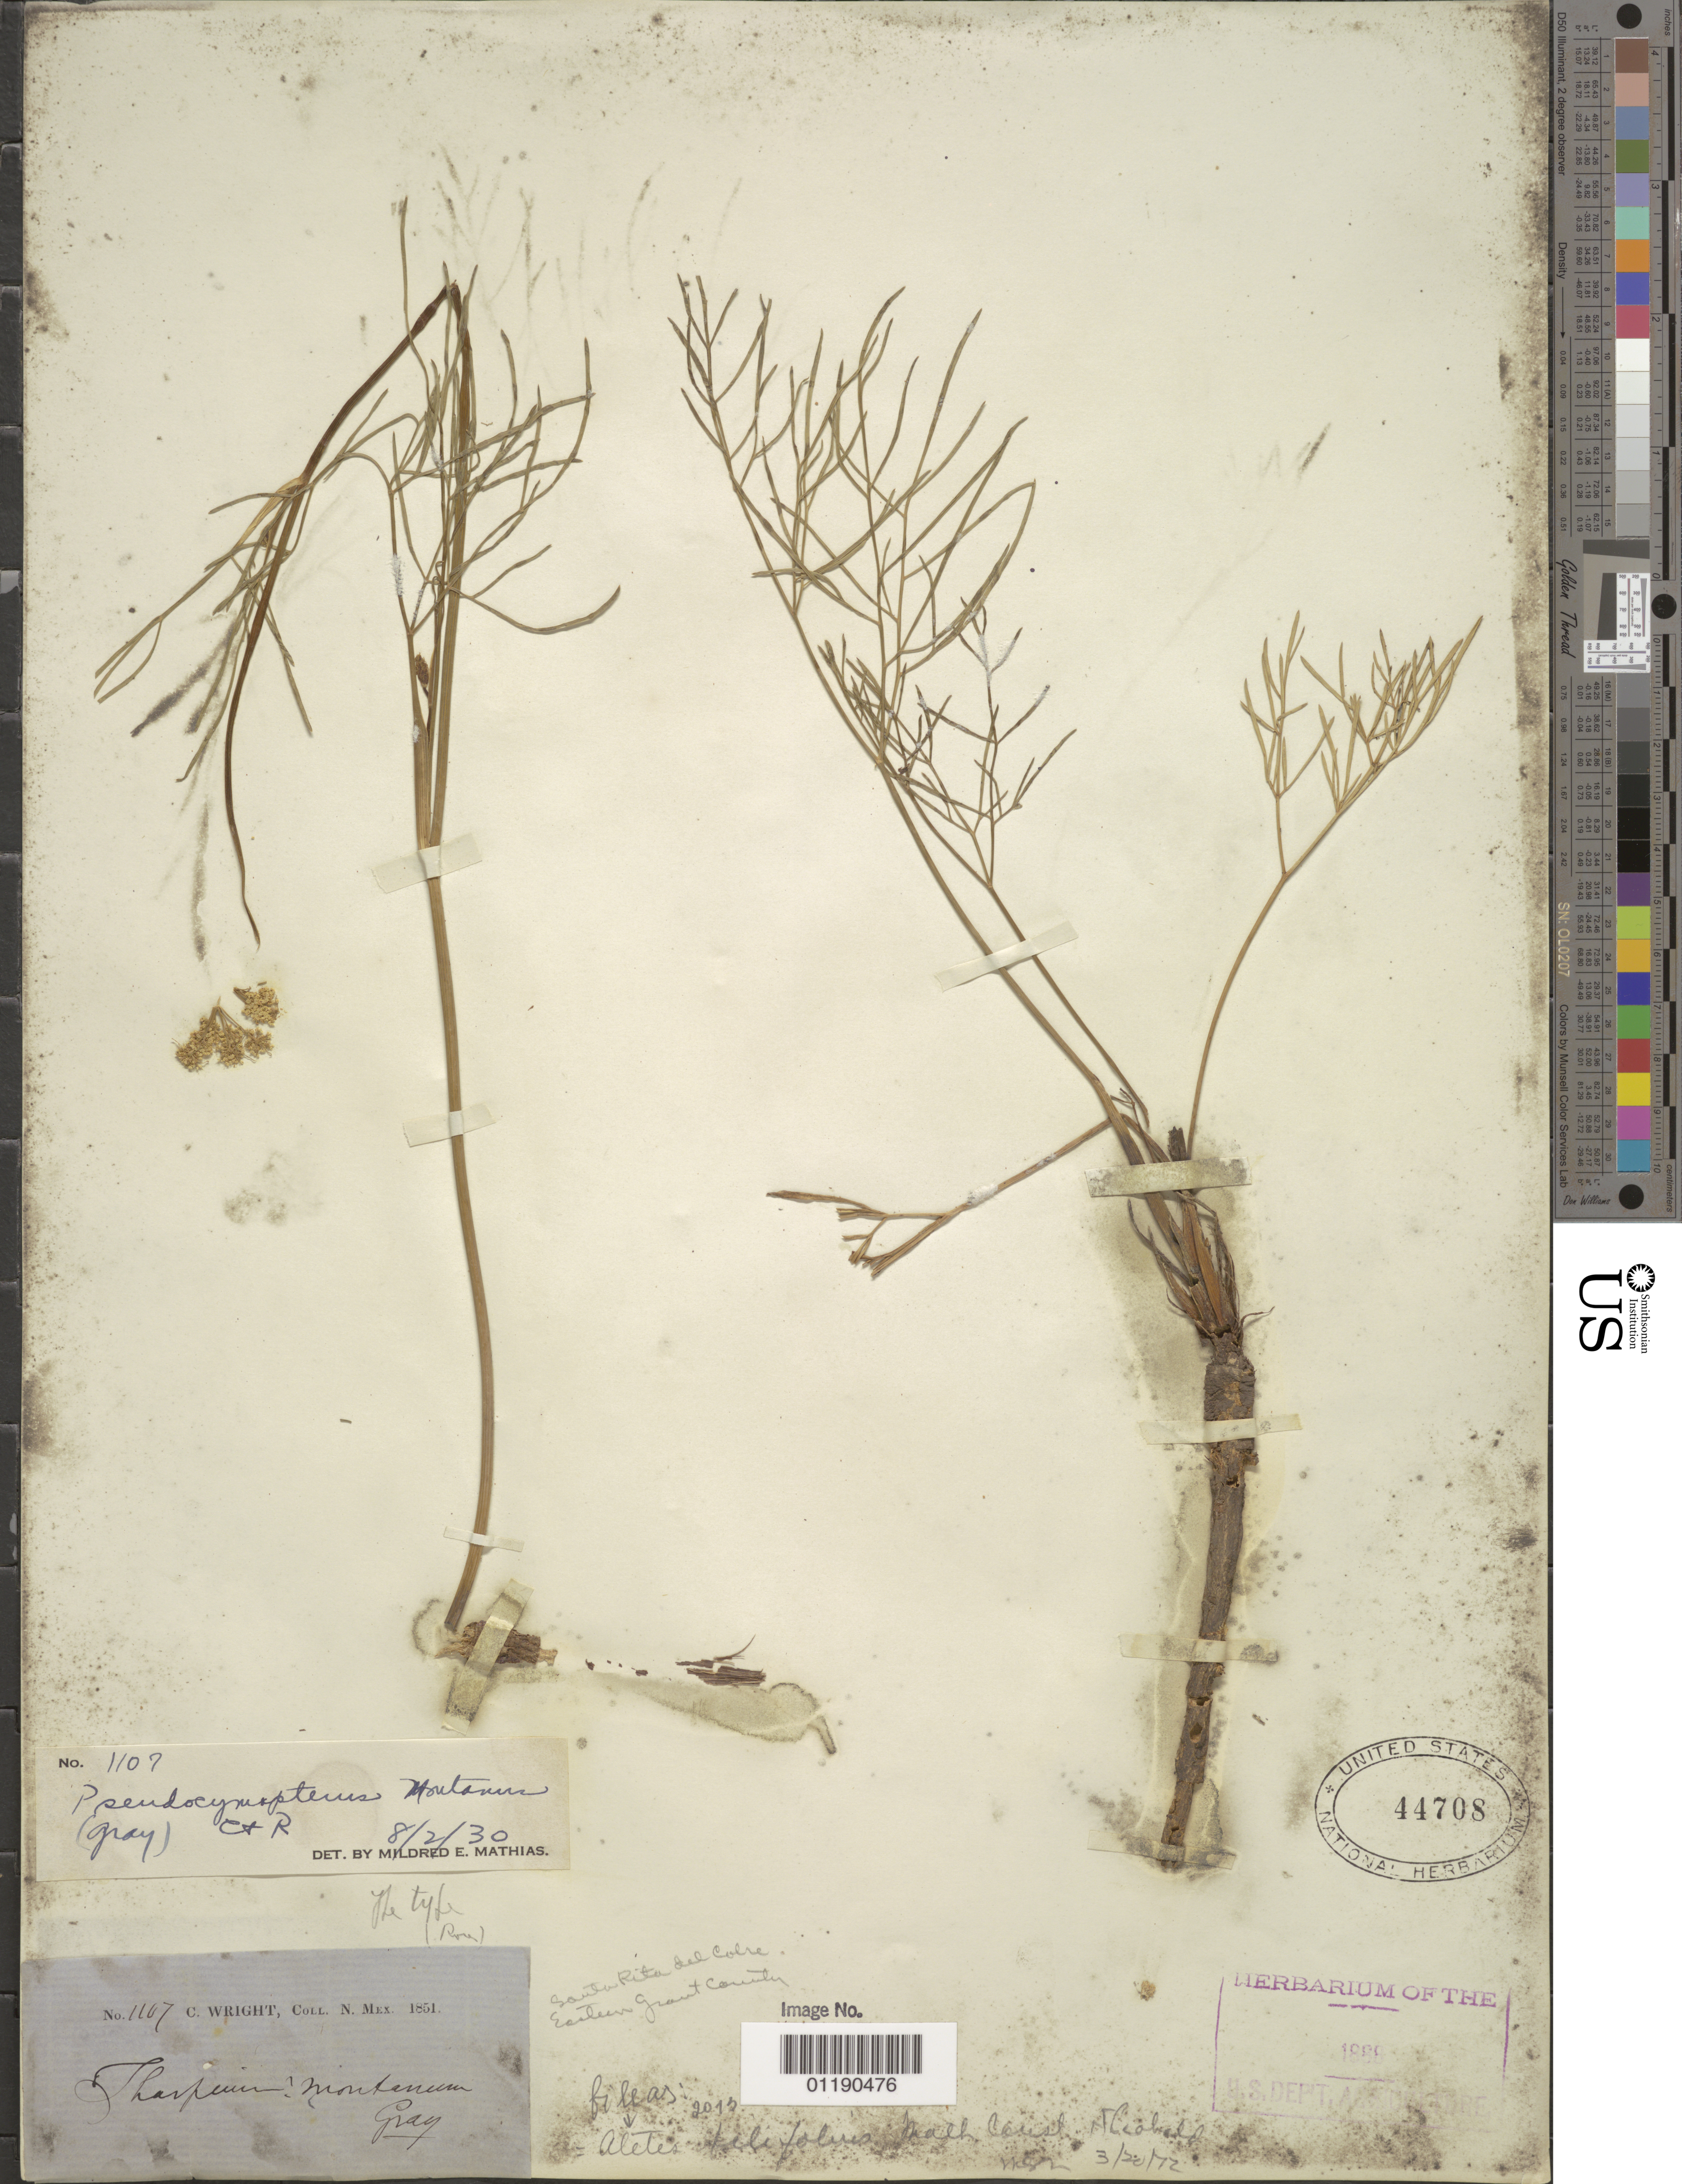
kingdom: Plantae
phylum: Tracheophyta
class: Magnoliopsida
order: Apiales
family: Apiaceae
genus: Aletes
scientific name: Aletes filifolius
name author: Mathias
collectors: C. Wright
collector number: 1107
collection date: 1851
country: United States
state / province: New Mexico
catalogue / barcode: US 44708